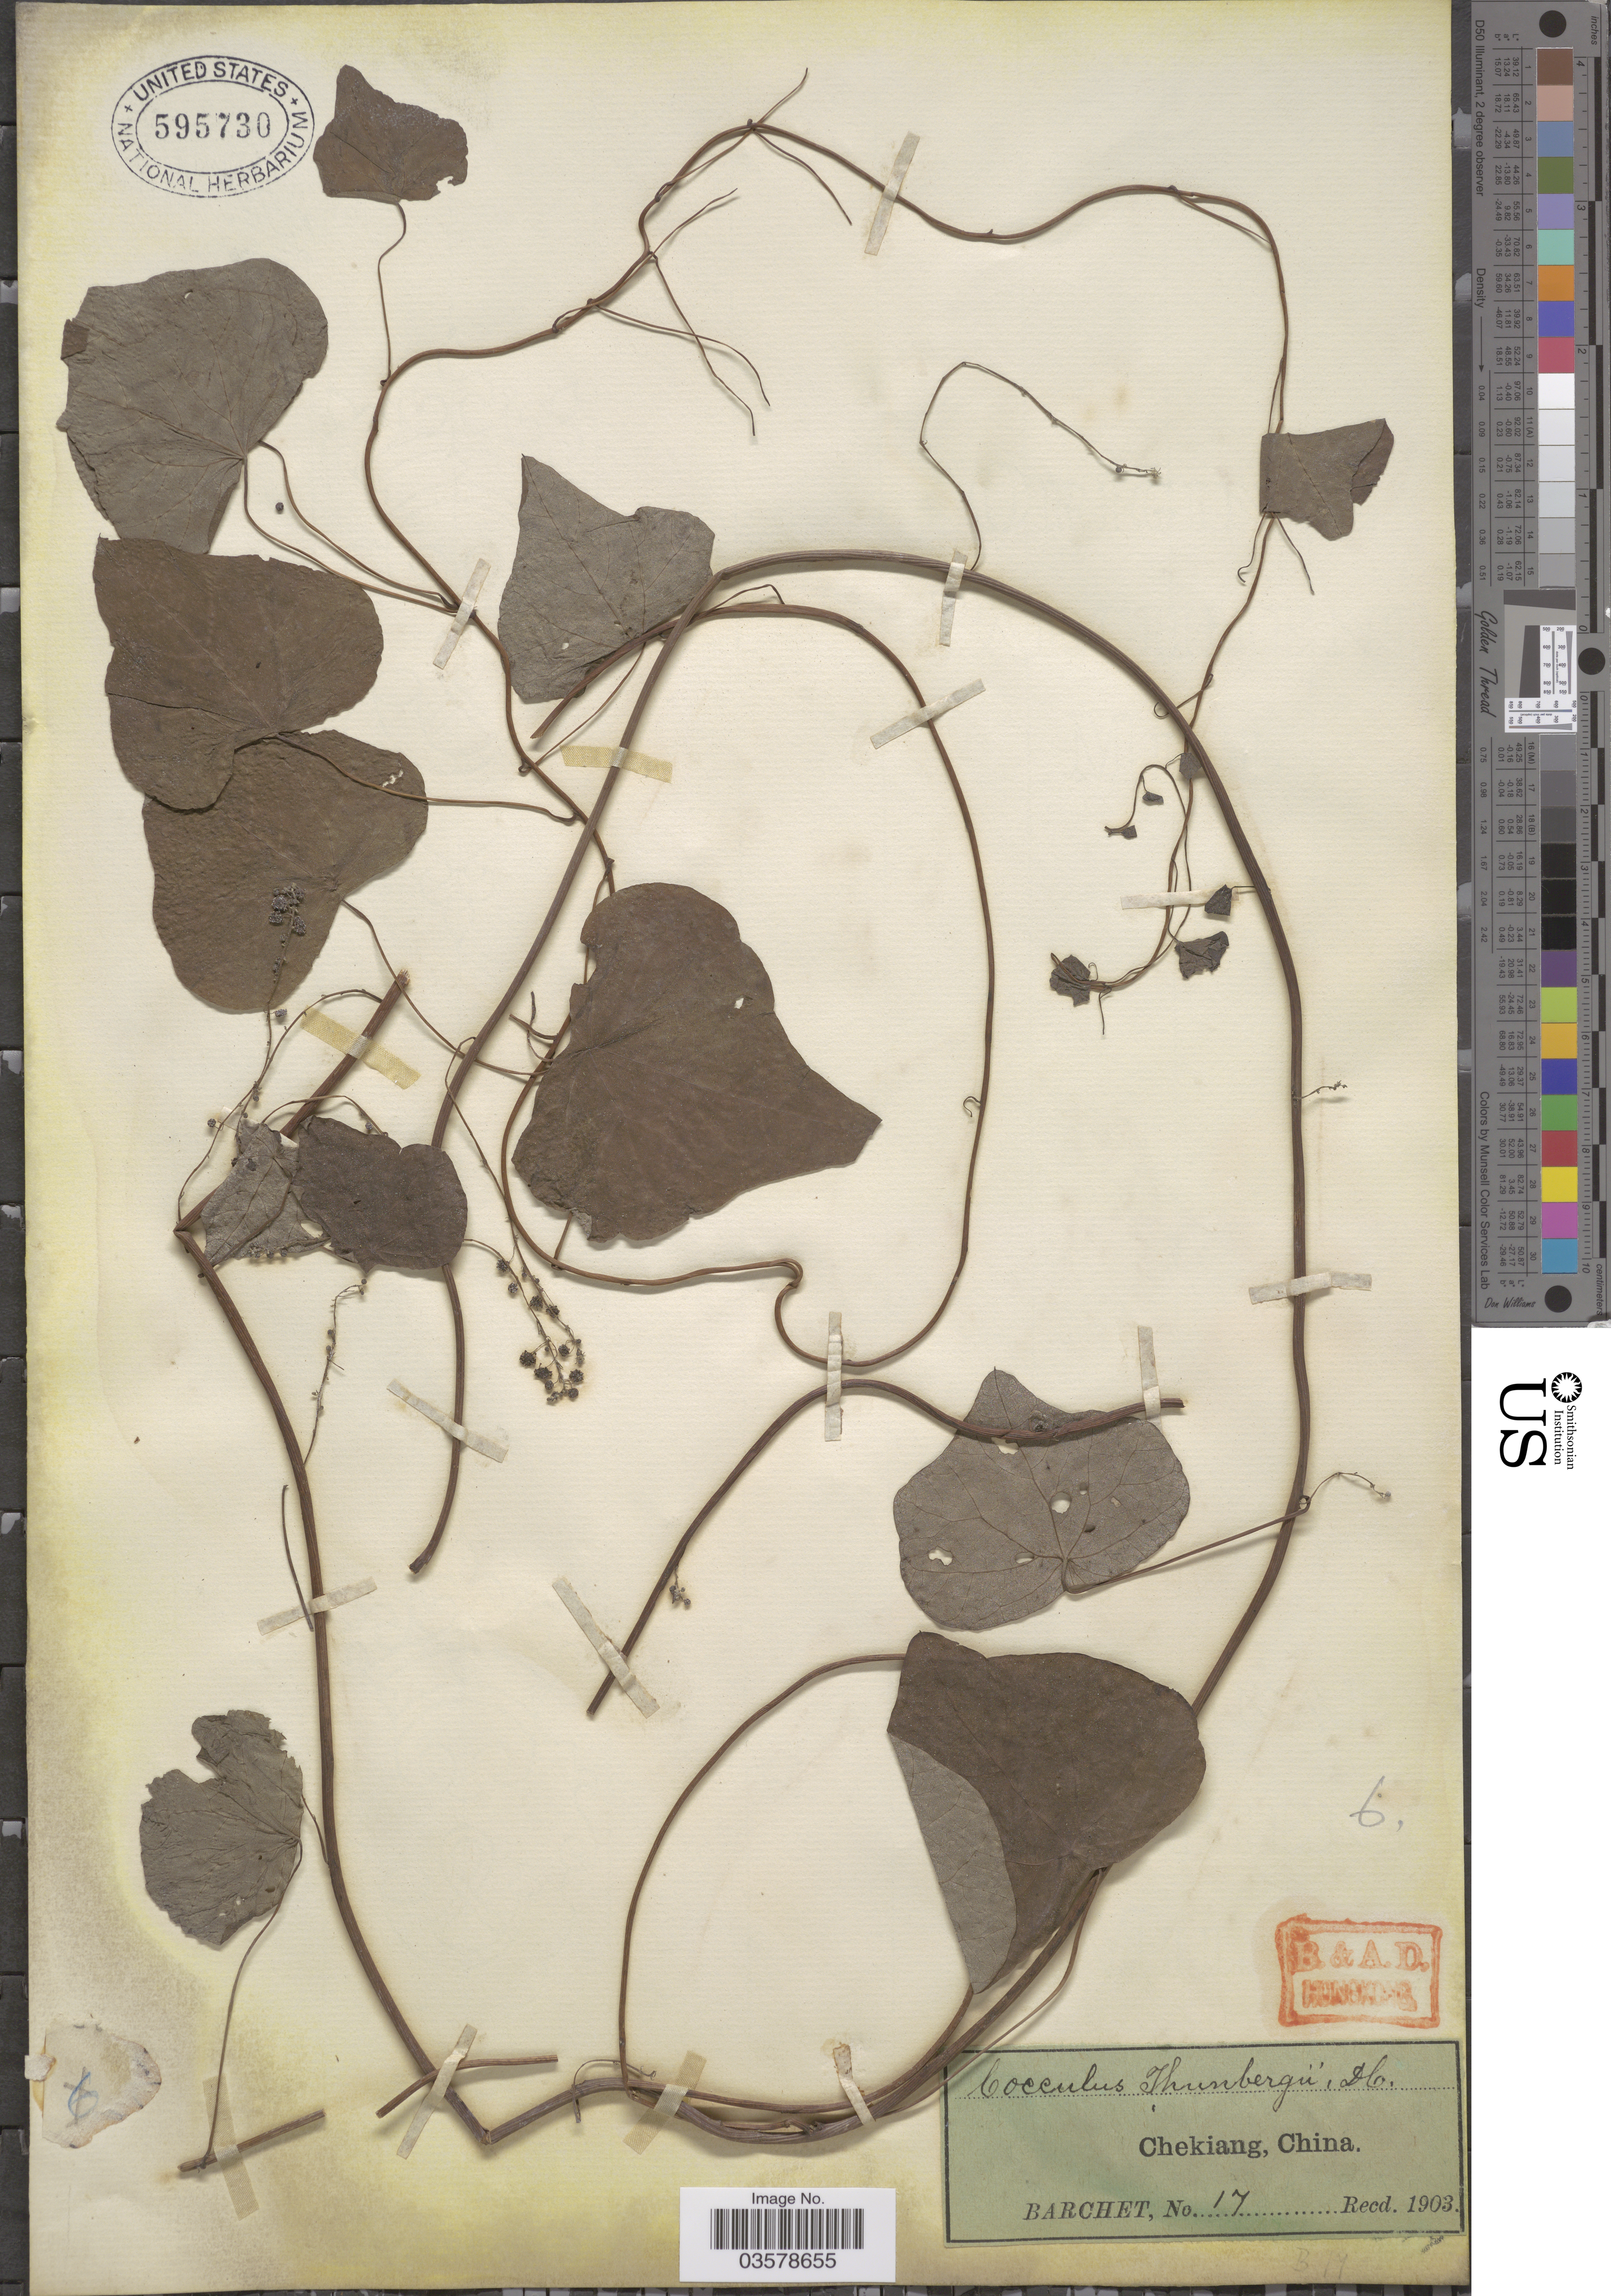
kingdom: Plantae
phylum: Tracheophyta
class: Magnoliopsida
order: Ranunculales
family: Menispermaceae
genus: Cyclea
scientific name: Cyclea hypoglauca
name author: (Schauer) Diels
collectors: Barchet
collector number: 17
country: China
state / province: Zhejiang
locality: Chekiang.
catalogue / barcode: US 595730